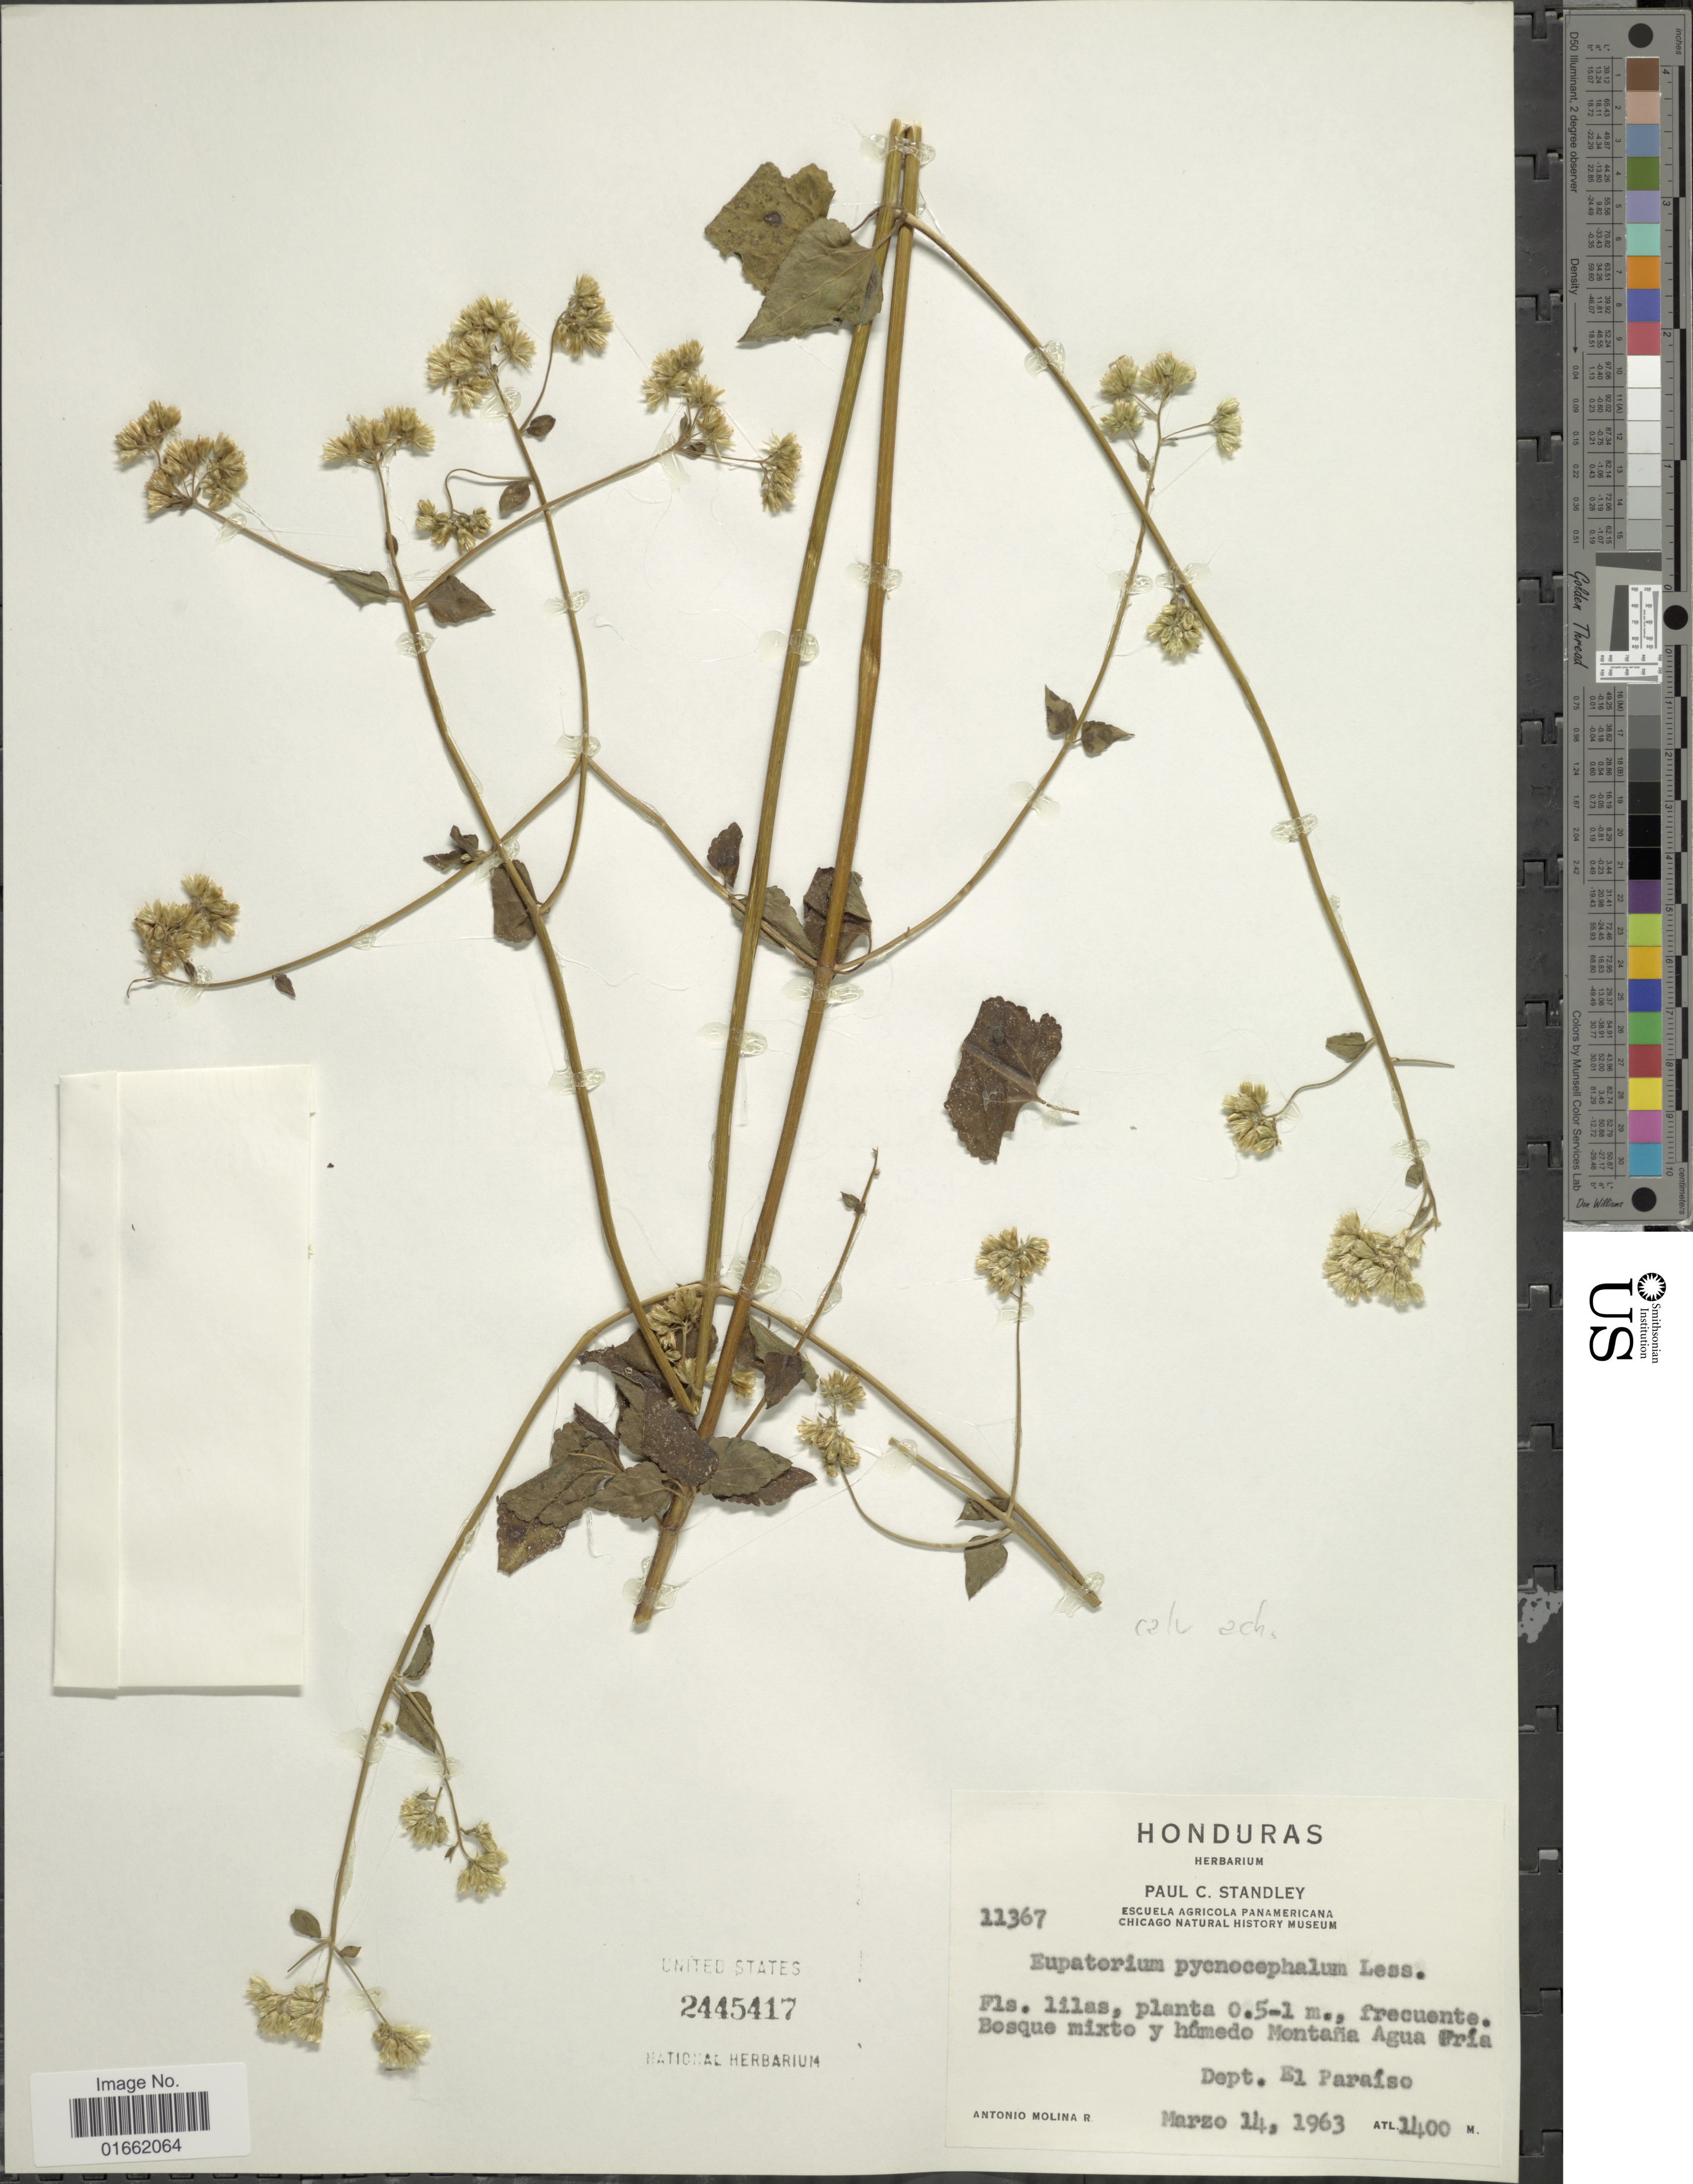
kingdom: Plantae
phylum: Tracheophyta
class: Magnoliopsida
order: Asterales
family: Asteraceae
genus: Fleischmannia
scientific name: Fleischmannia pycnocephaloides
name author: (B.L. Rob.) R.M. King & H. Rob.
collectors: A. Molina R.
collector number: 11367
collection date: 1963-03-14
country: Honduras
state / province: El Paraíso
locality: Bosque mixto y húmedo Montaña Agua Fria, Dept. El Paraíso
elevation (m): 1400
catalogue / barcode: US 2445417